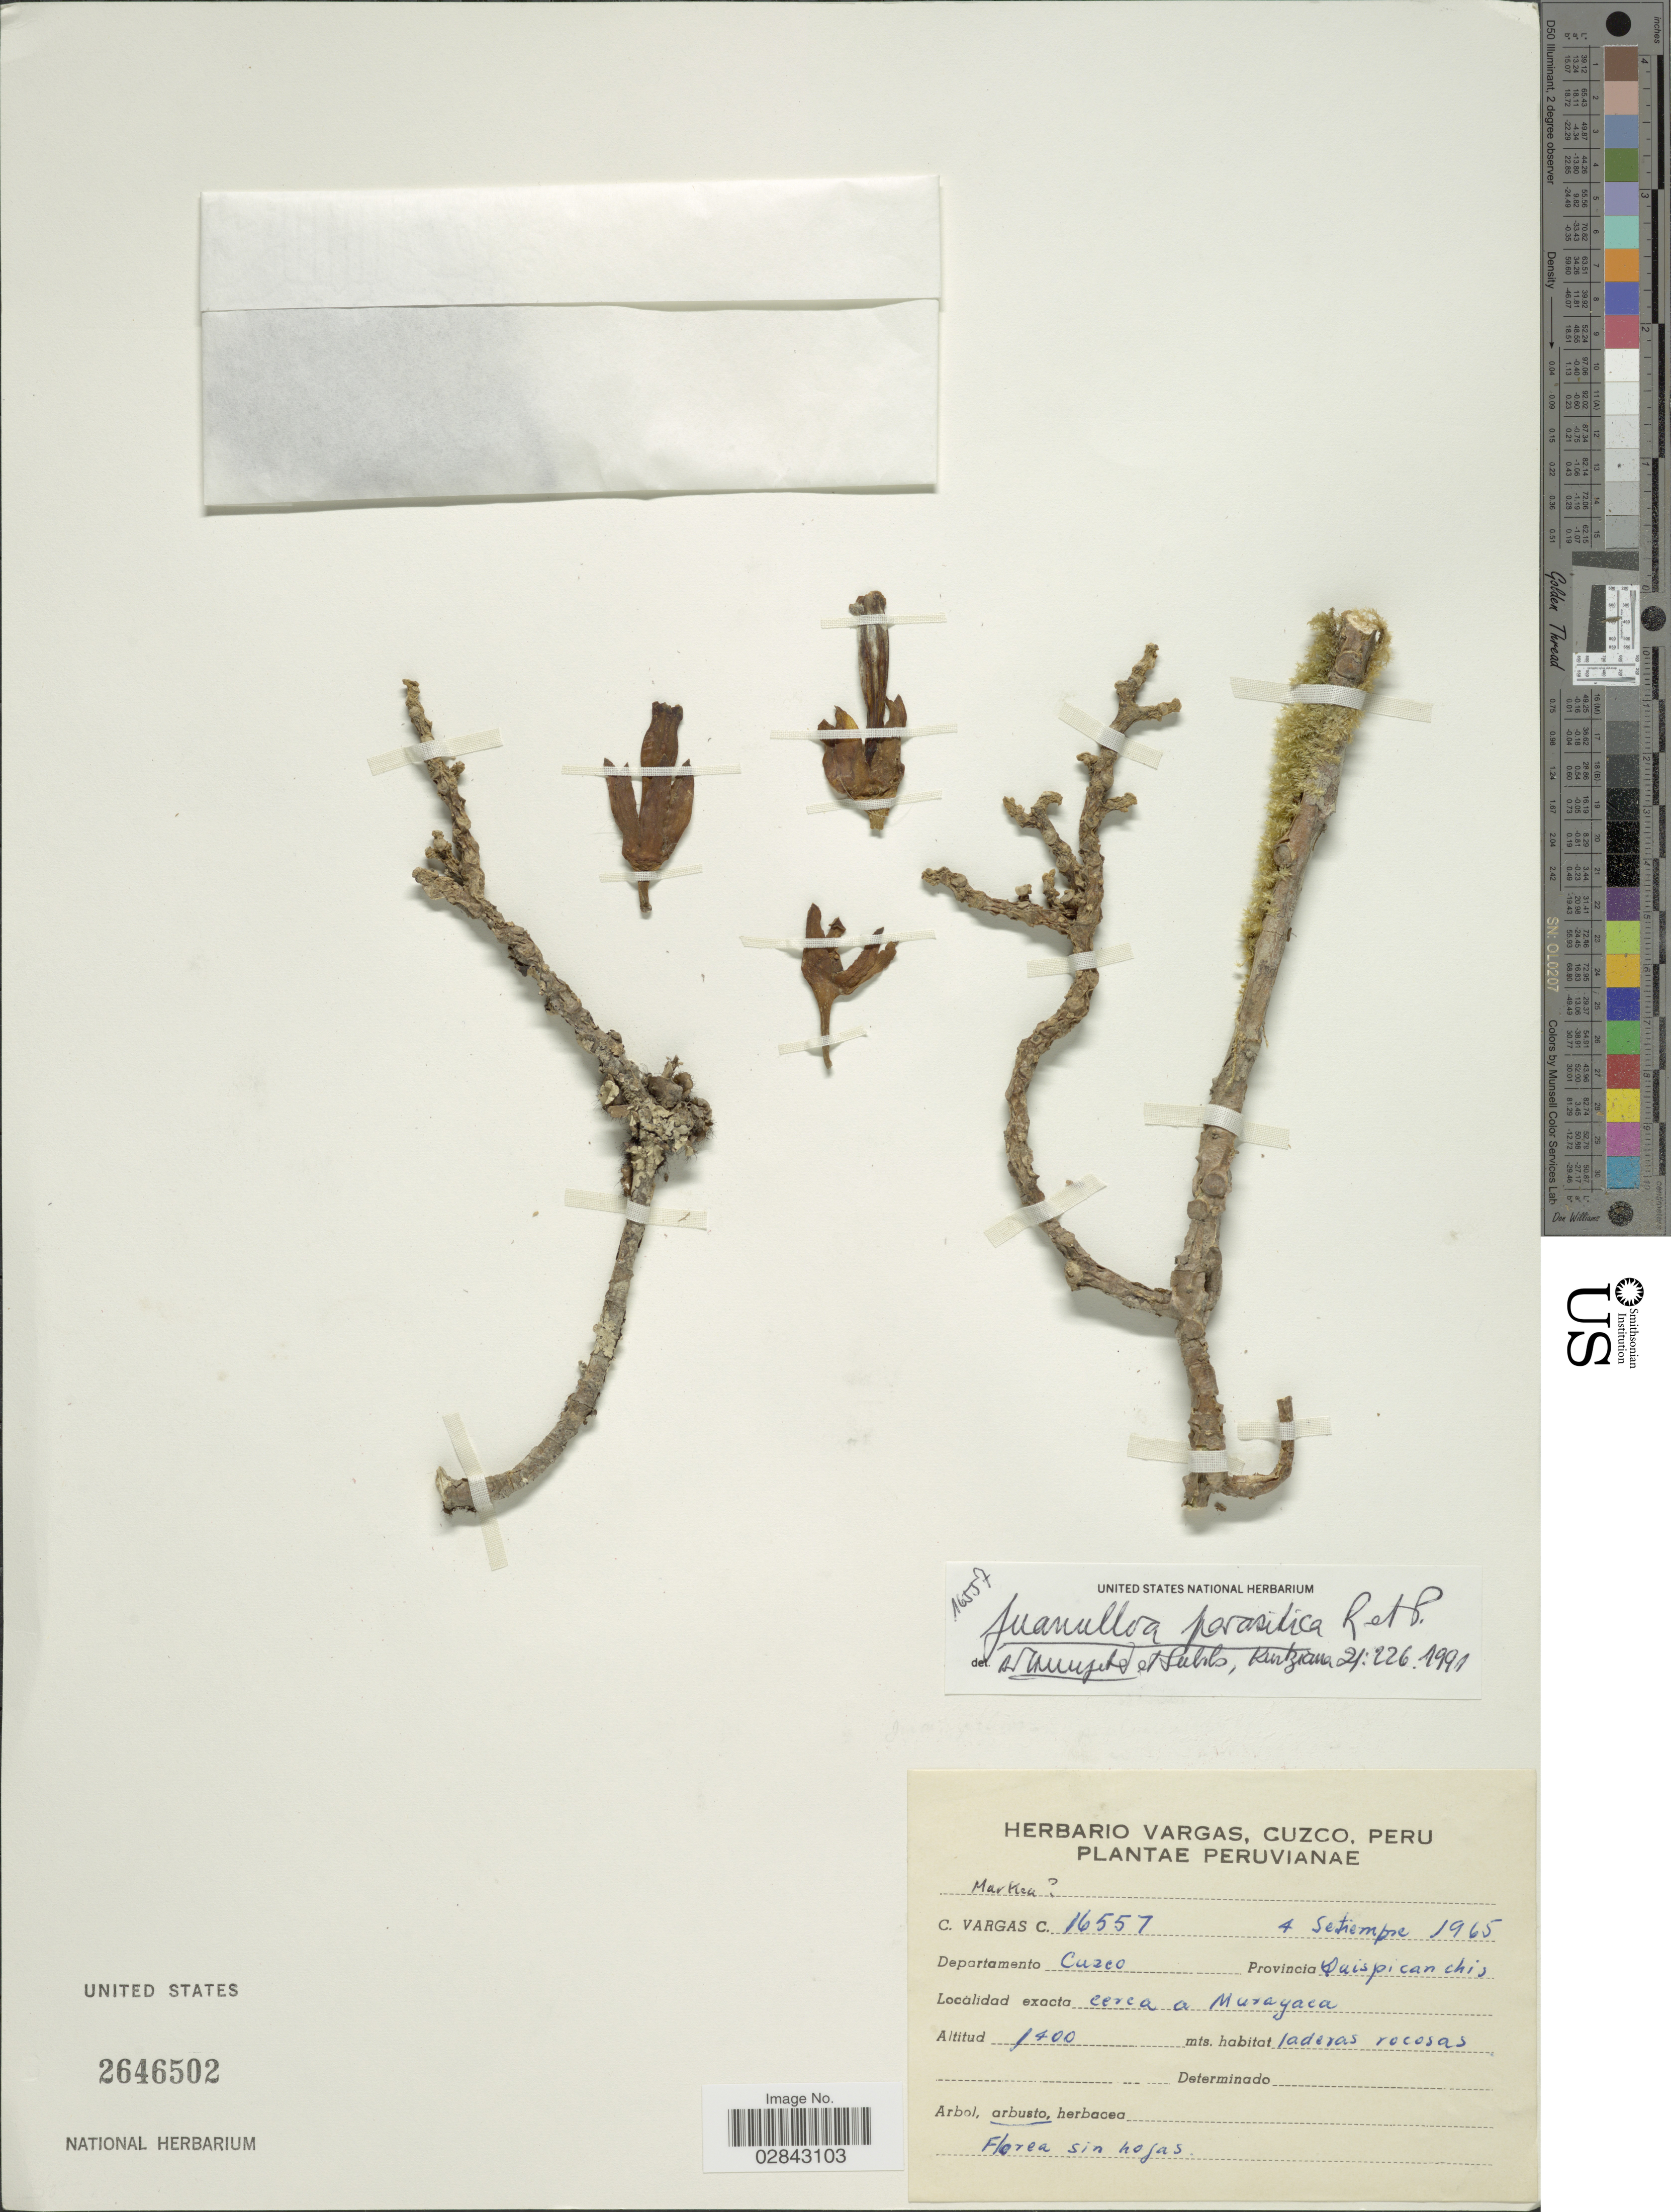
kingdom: Plantae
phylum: Tracheophyta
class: Magnoliopsida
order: Solanales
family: Solanaceae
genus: Juanulloa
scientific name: Juanulloa parasitica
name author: Ruiz & Pav.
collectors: C. Vargas Calderón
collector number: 16557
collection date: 1965-09-04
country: Peru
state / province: Cusco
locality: Departamento Cuzco. Provincia Quispicanchi, cerca a Murayaca.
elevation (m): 1400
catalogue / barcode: US 2646502